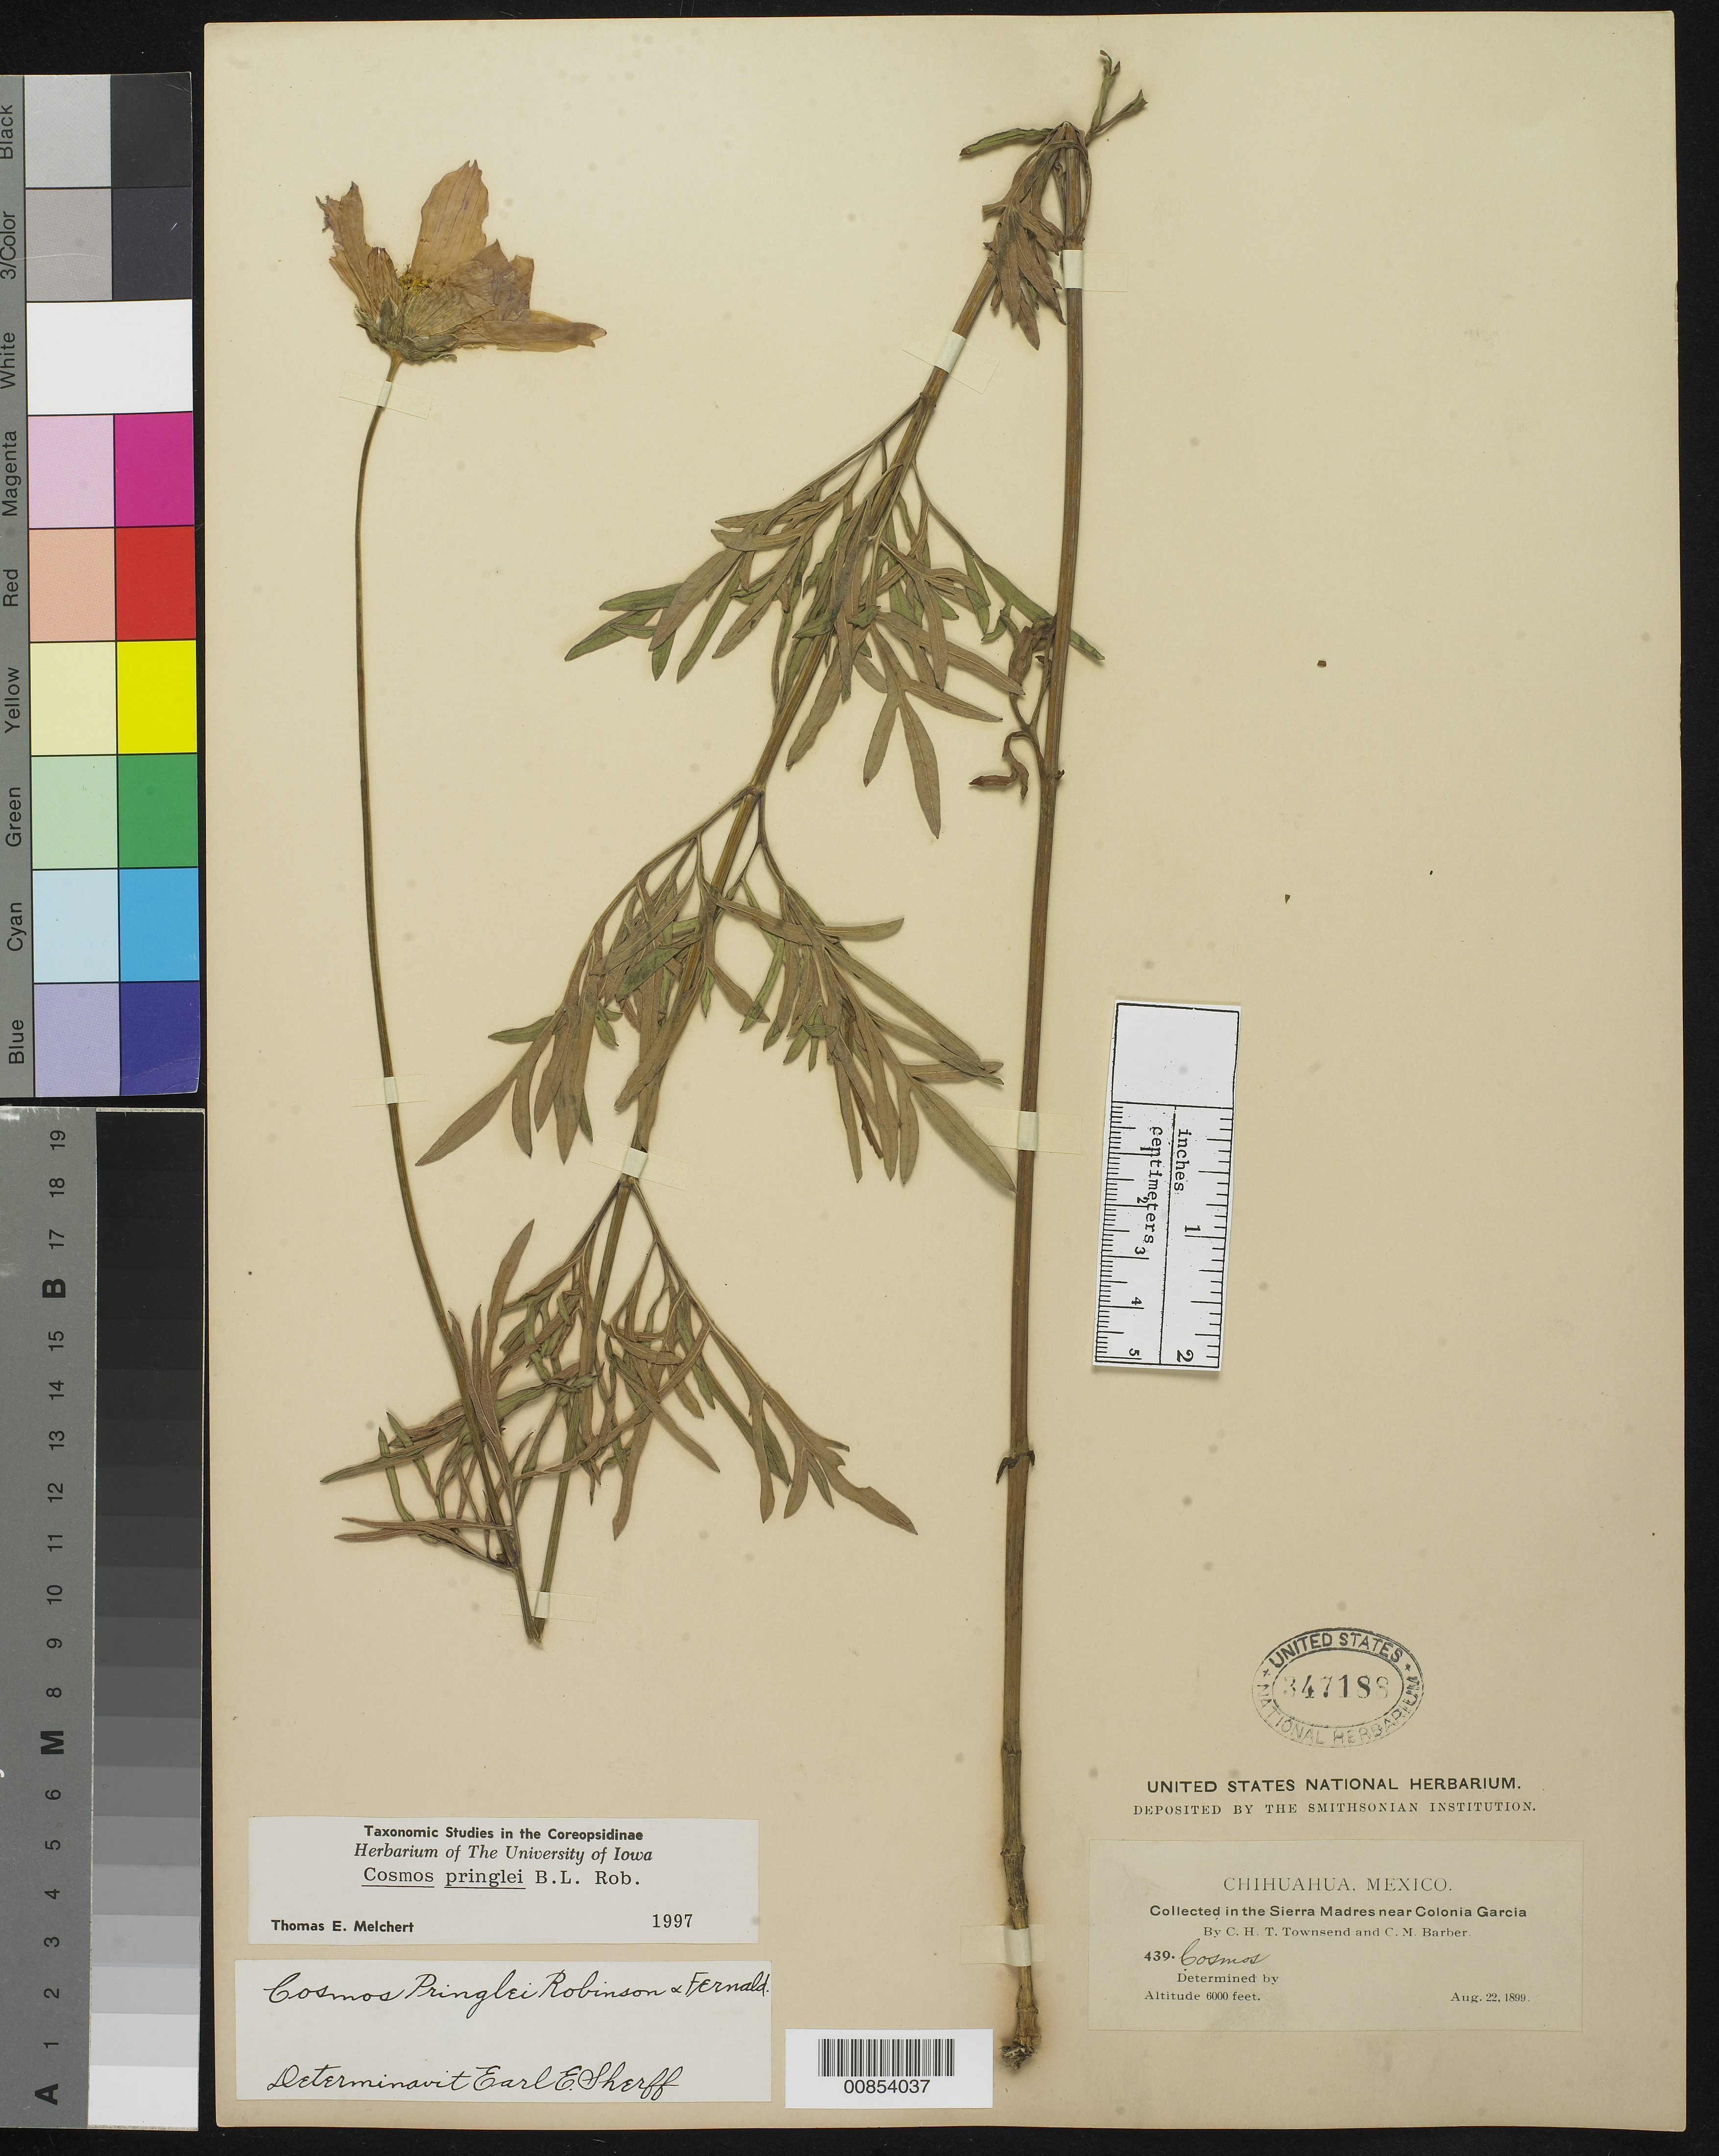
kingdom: Plantae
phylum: Tracheophyta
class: Magnoliopsida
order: Asterales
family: Asteraceae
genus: Cosmos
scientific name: Cosmos pringlei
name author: B.L. Rob. & Fernald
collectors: C. H. T. Townsend & C. Barber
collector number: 439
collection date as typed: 22 Aug 1899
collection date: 1899-08-22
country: Mexico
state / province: Chihuahua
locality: Sierra Madre near Colonia García.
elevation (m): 1829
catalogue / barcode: US 347188